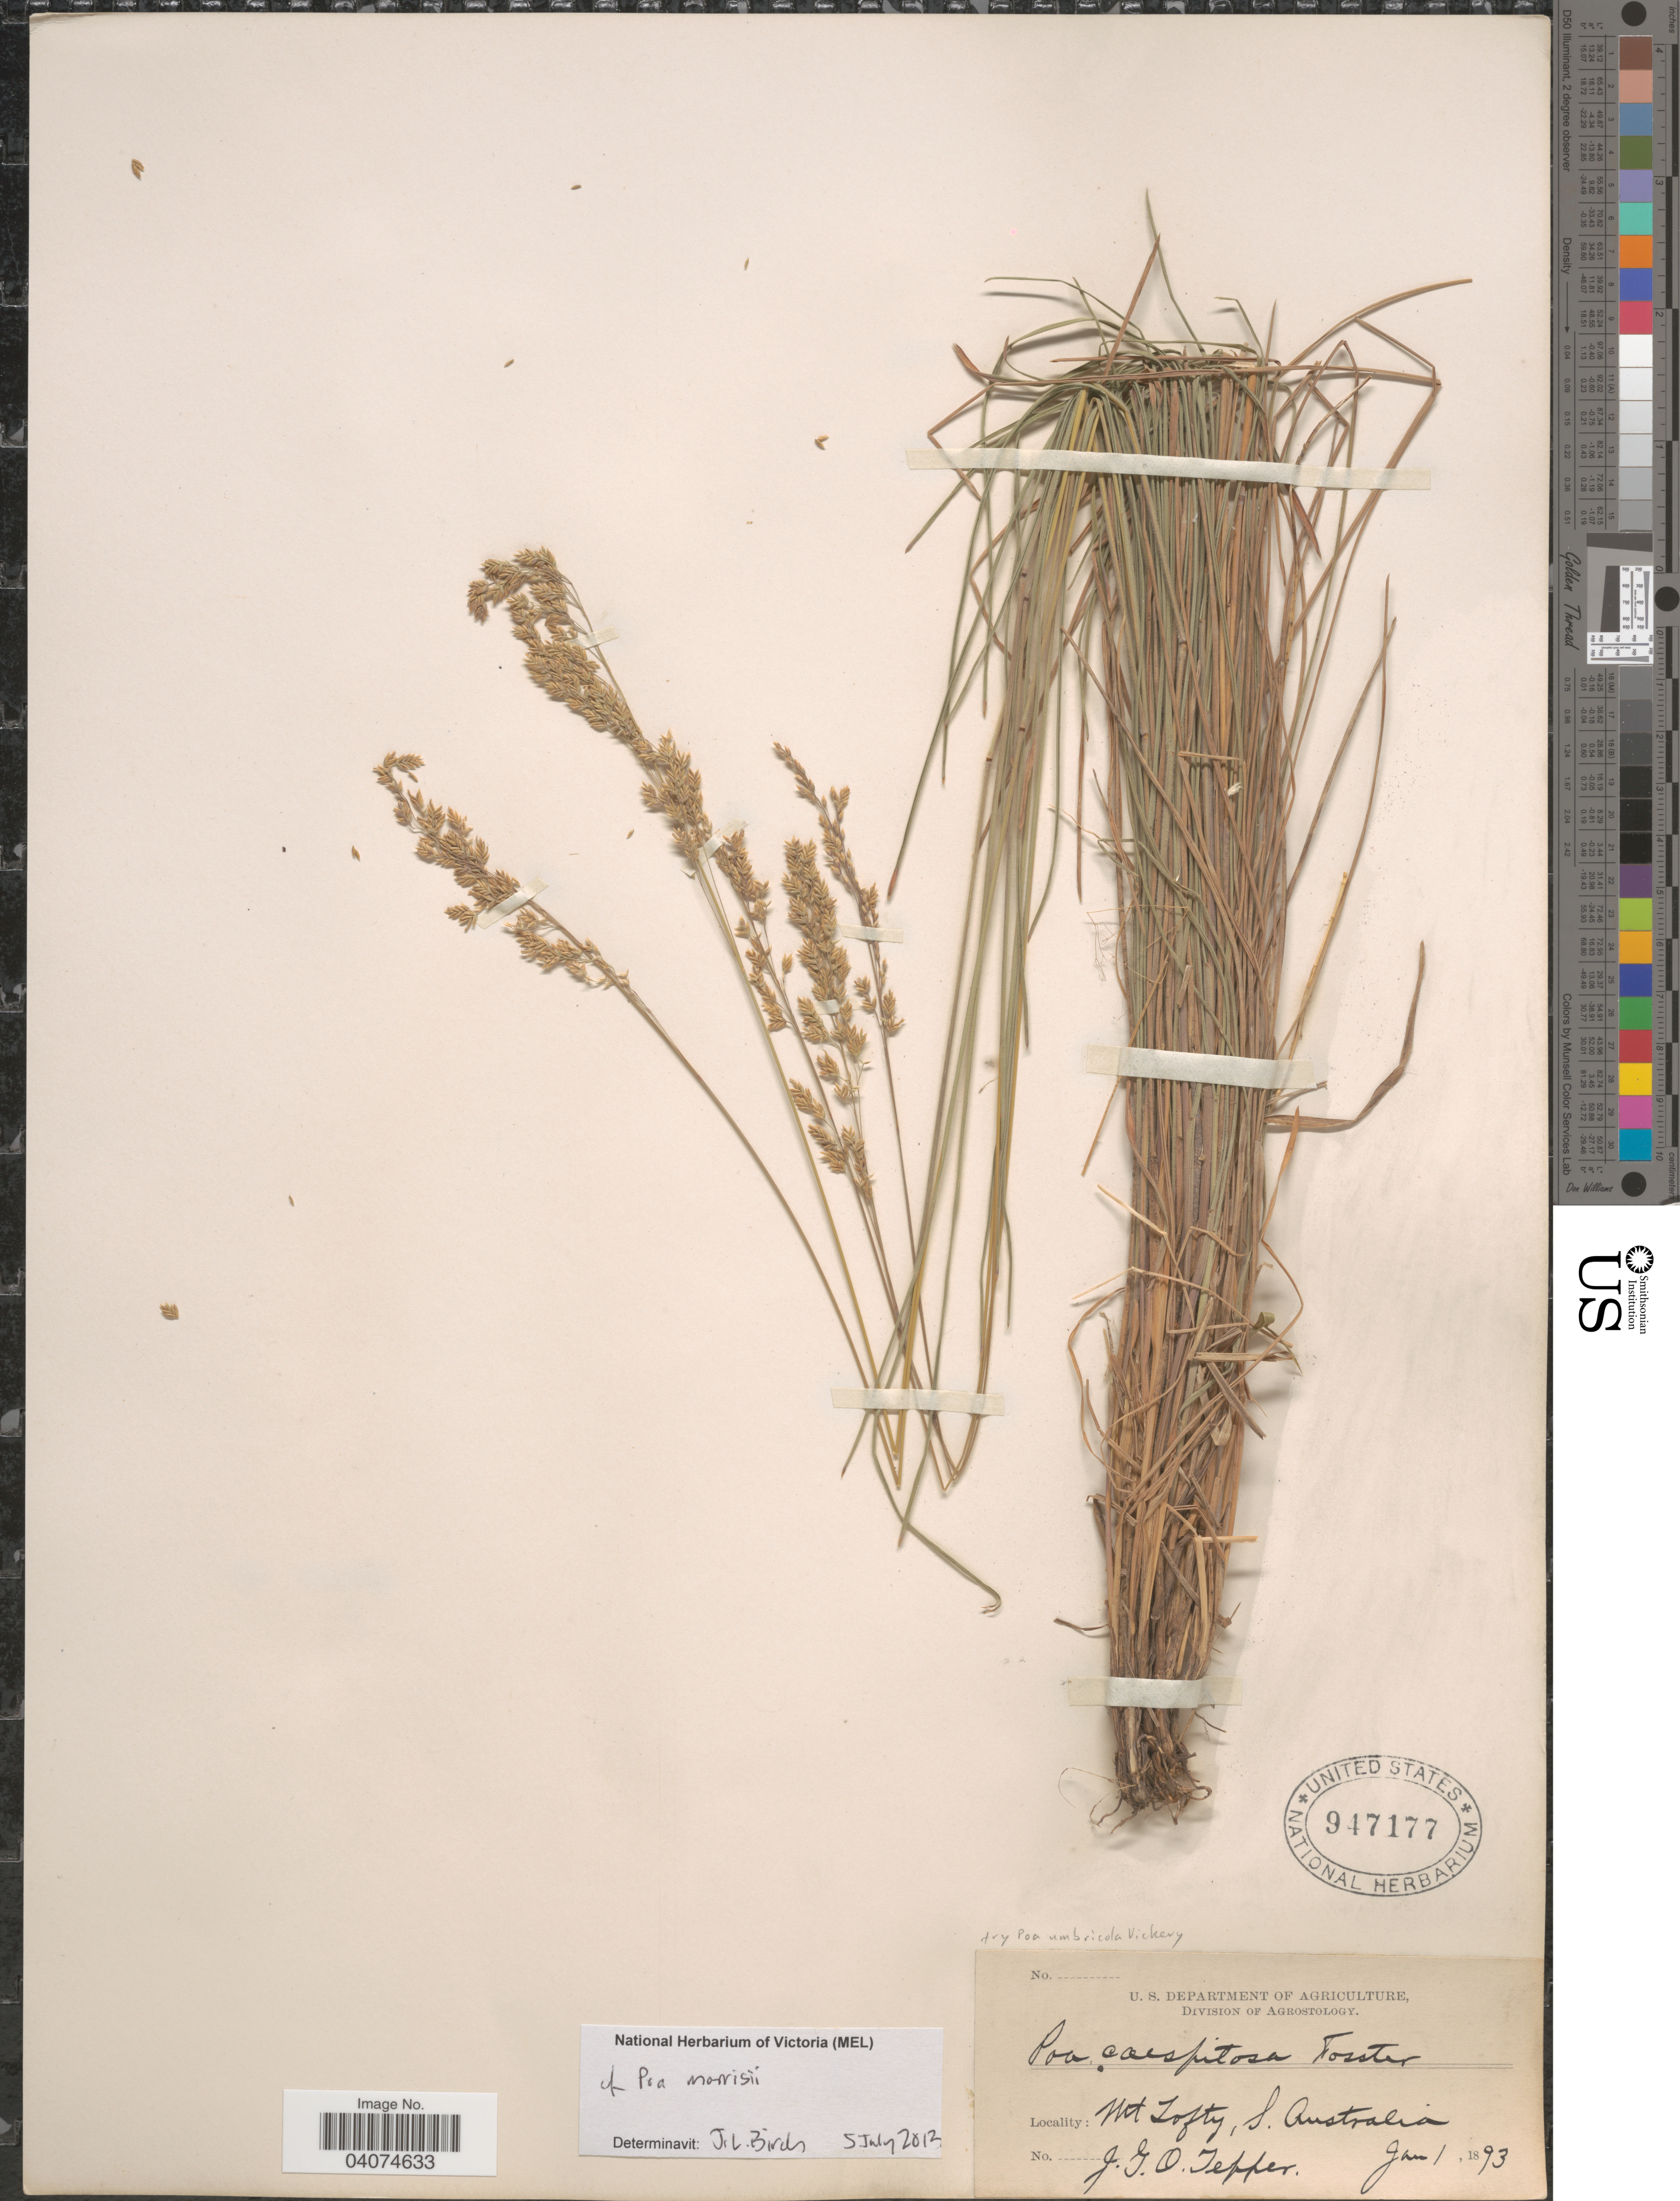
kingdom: Plantae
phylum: Tracheophyta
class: Liliopsida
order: Poales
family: Poaceae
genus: Poa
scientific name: Poa morrisii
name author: Vickery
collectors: J. Tepper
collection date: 1893-01-01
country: Australia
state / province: South Australia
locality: Mt Lofty.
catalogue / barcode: US 947177